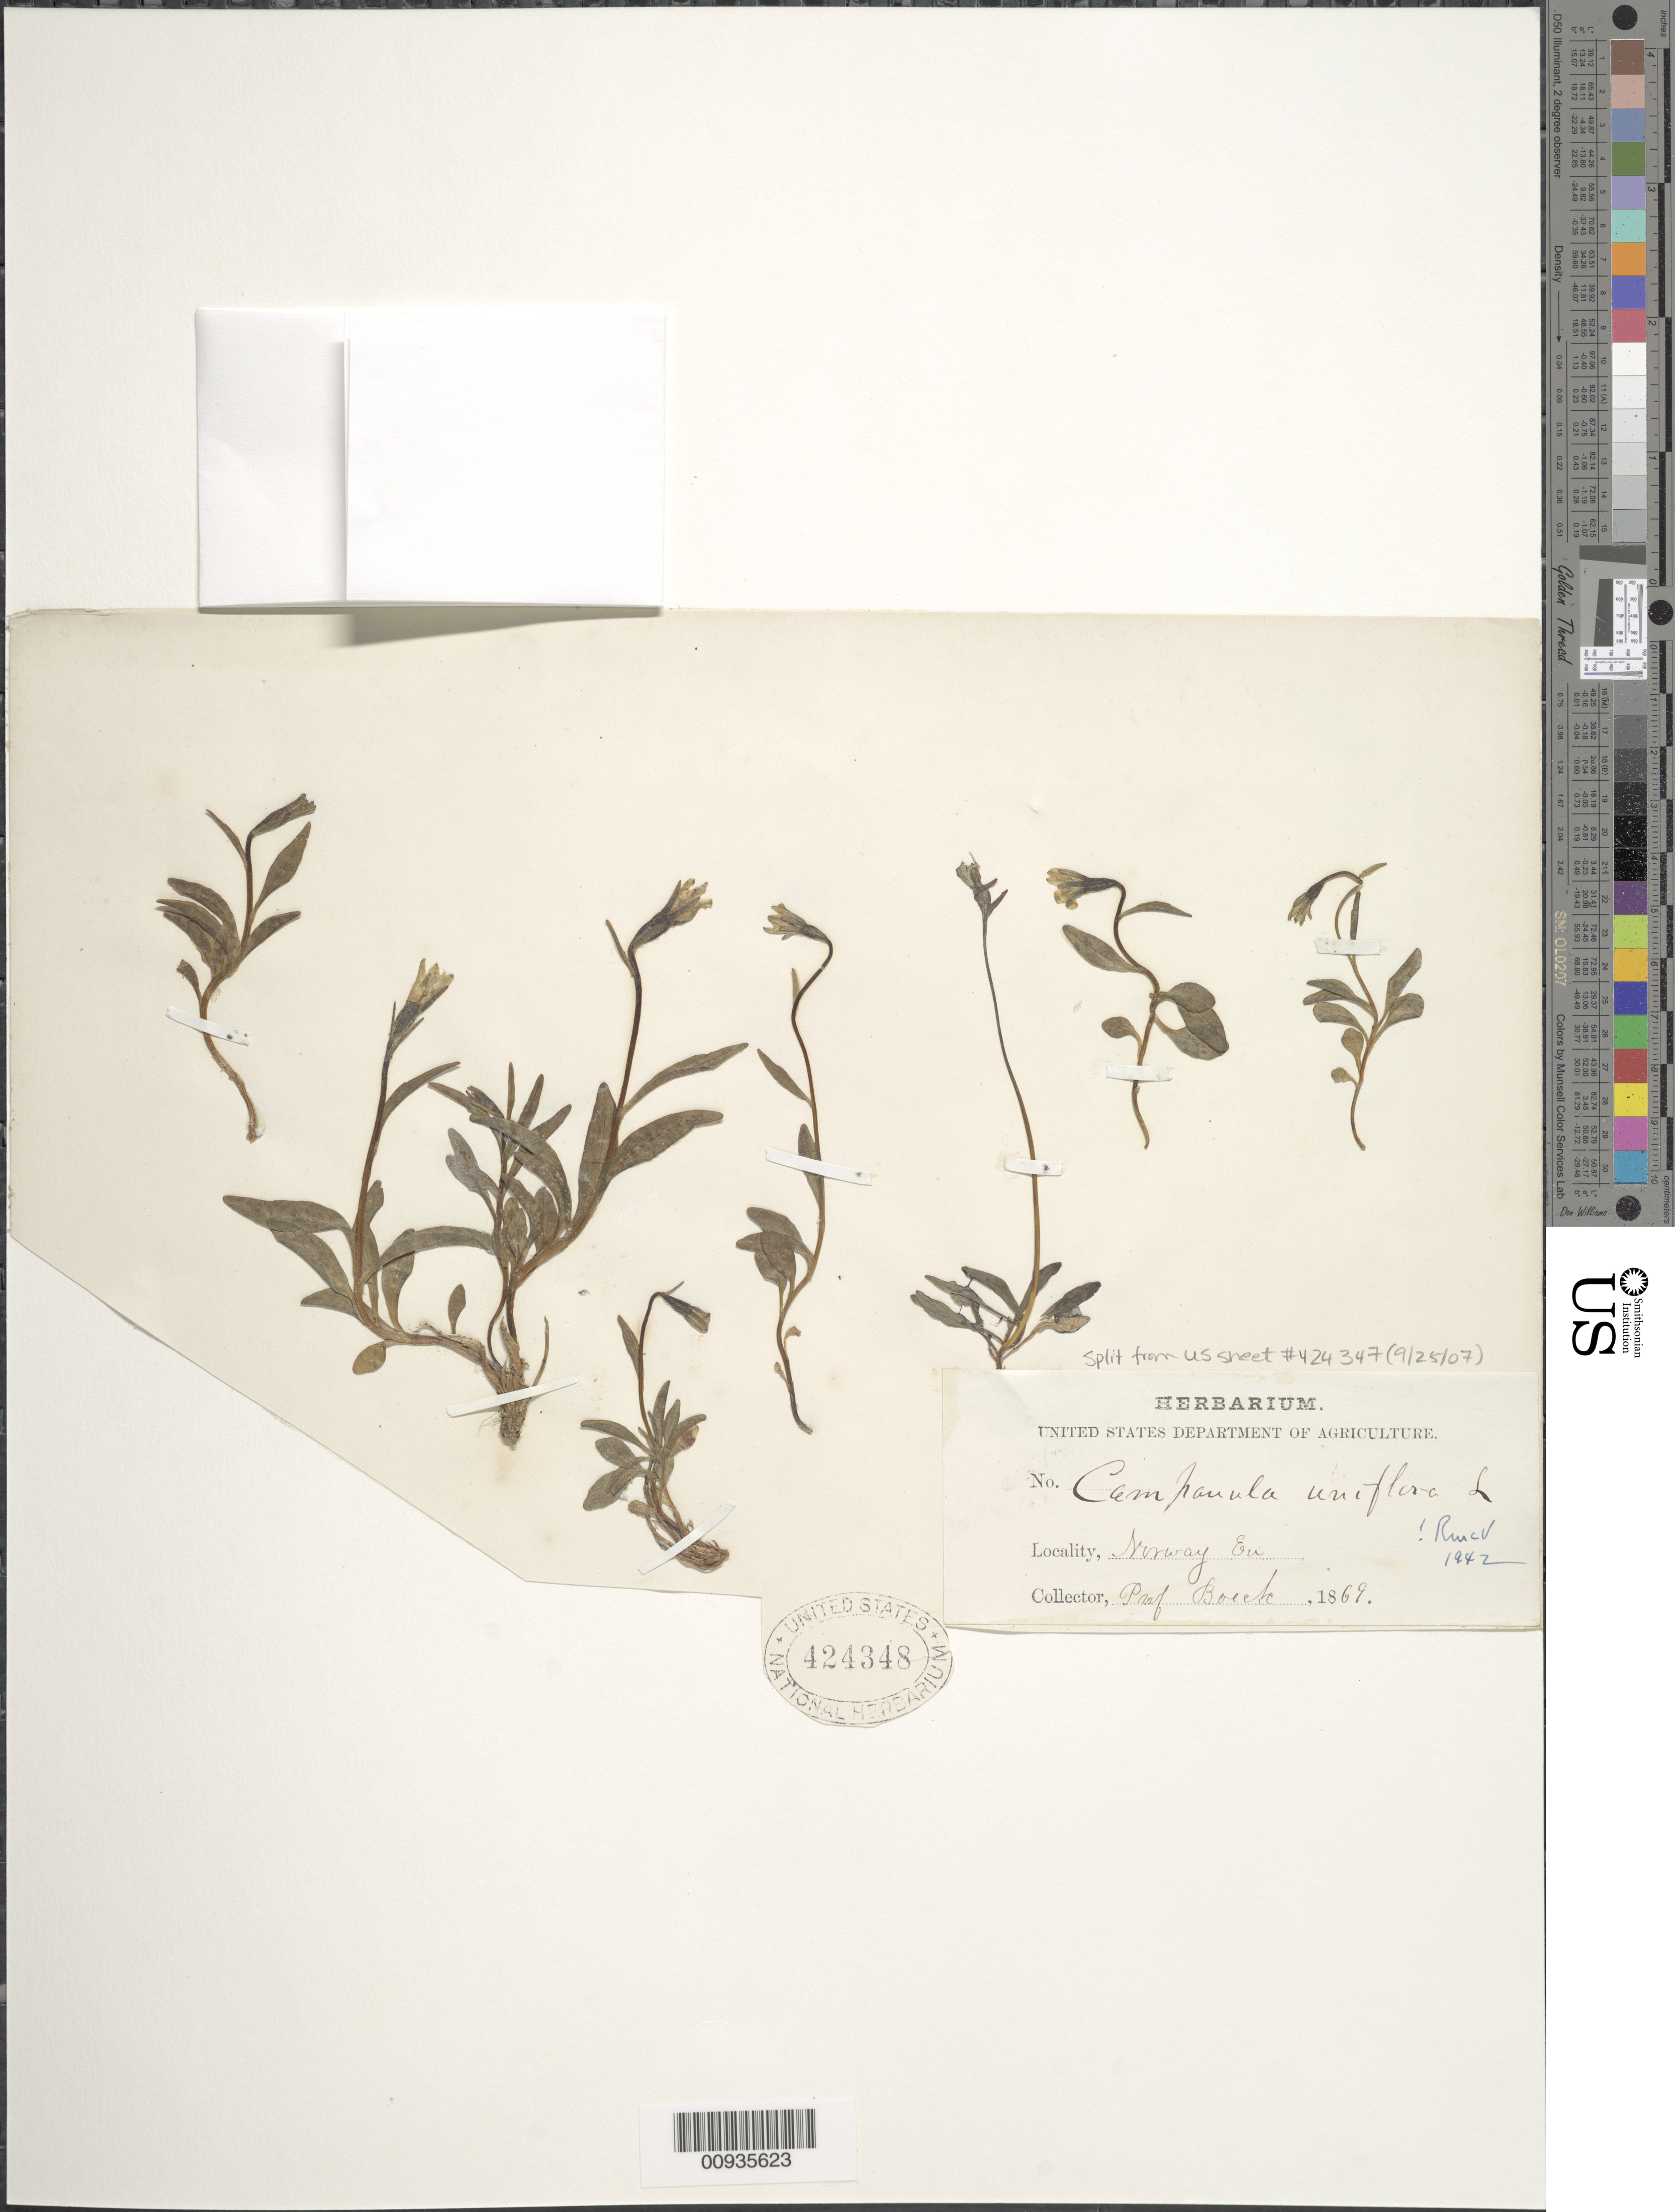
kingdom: Plantae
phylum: Tracheophyta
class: Magnoliopsida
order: Asterales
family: Campanulaceae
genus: Campanula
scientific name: Campanula uniflora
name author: L.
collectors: J. O. Boeckeler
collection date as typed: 1869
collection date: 1869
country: Norway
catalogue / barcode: US 424348